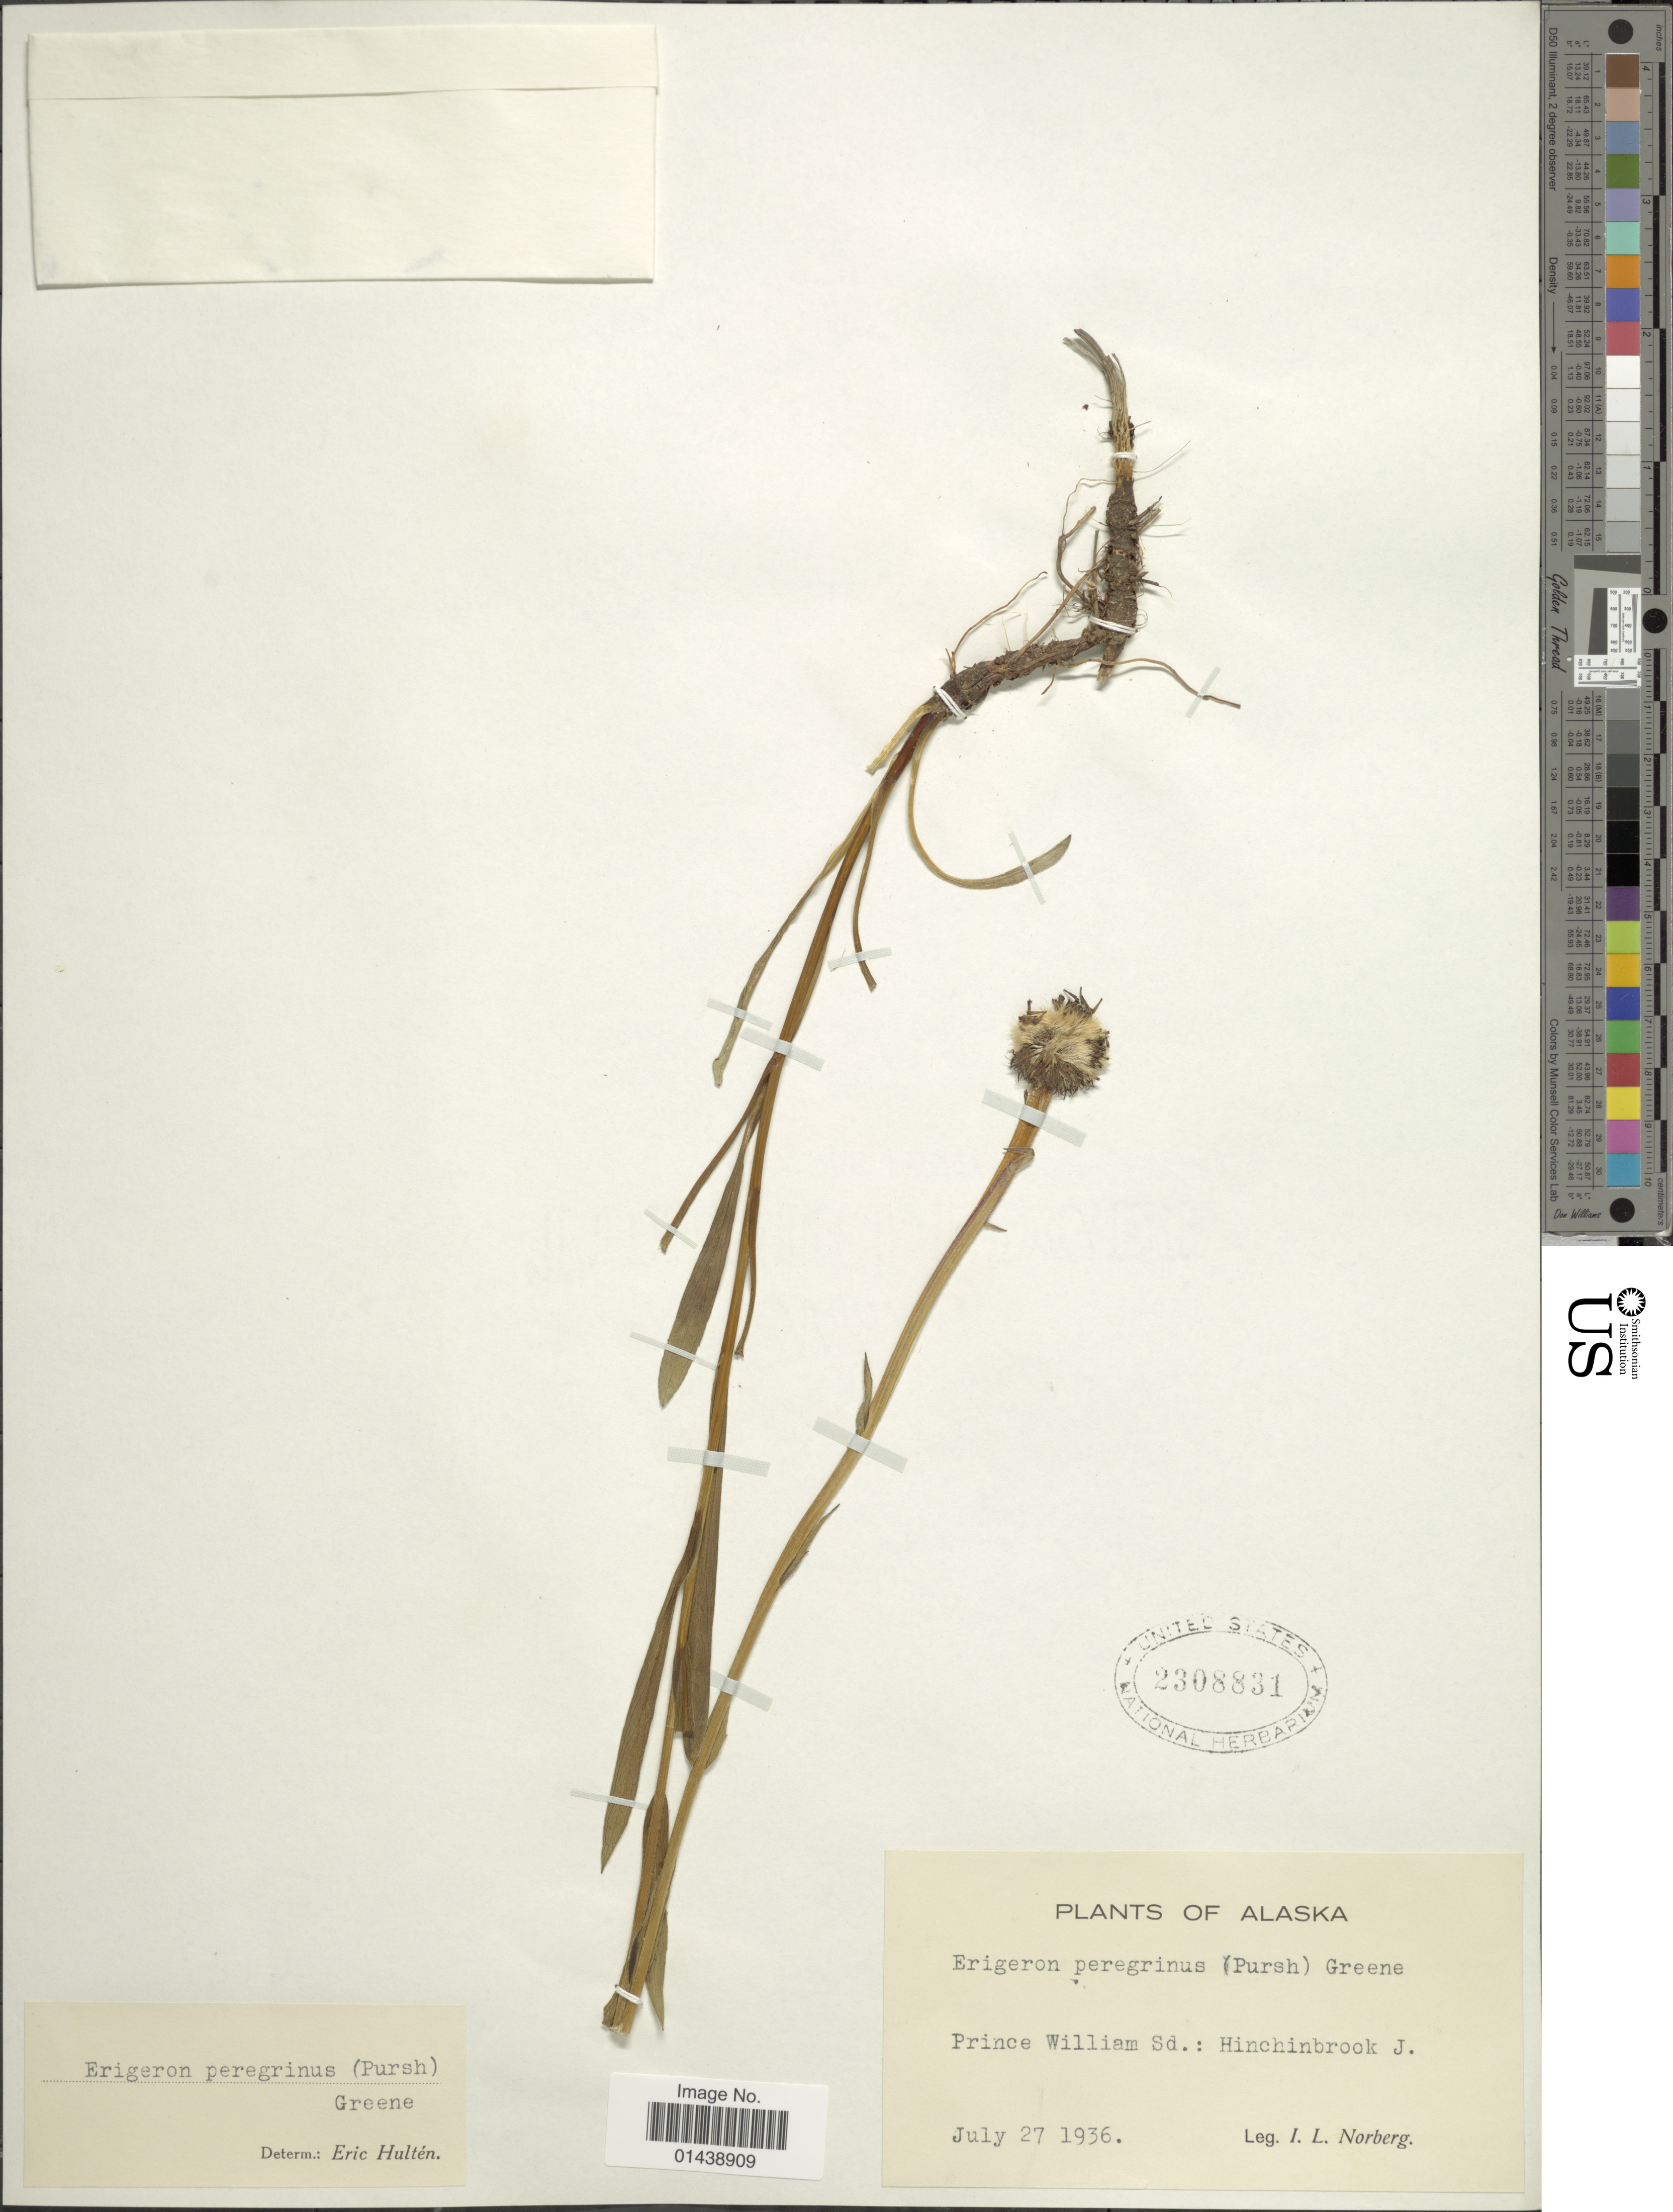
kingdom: Plantae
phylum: Tracheophyta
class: Magnoliopsida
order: Asterales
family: Asteraceae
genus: Erigeron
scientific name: Erigeron peregrinus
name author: (Banks ex Pursh) Greene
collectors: I. Norberg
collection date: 1936-07-27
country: United States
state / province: Alaska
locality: Prince William Sd.: Hinchinbrook J.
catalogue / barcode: US 2308831